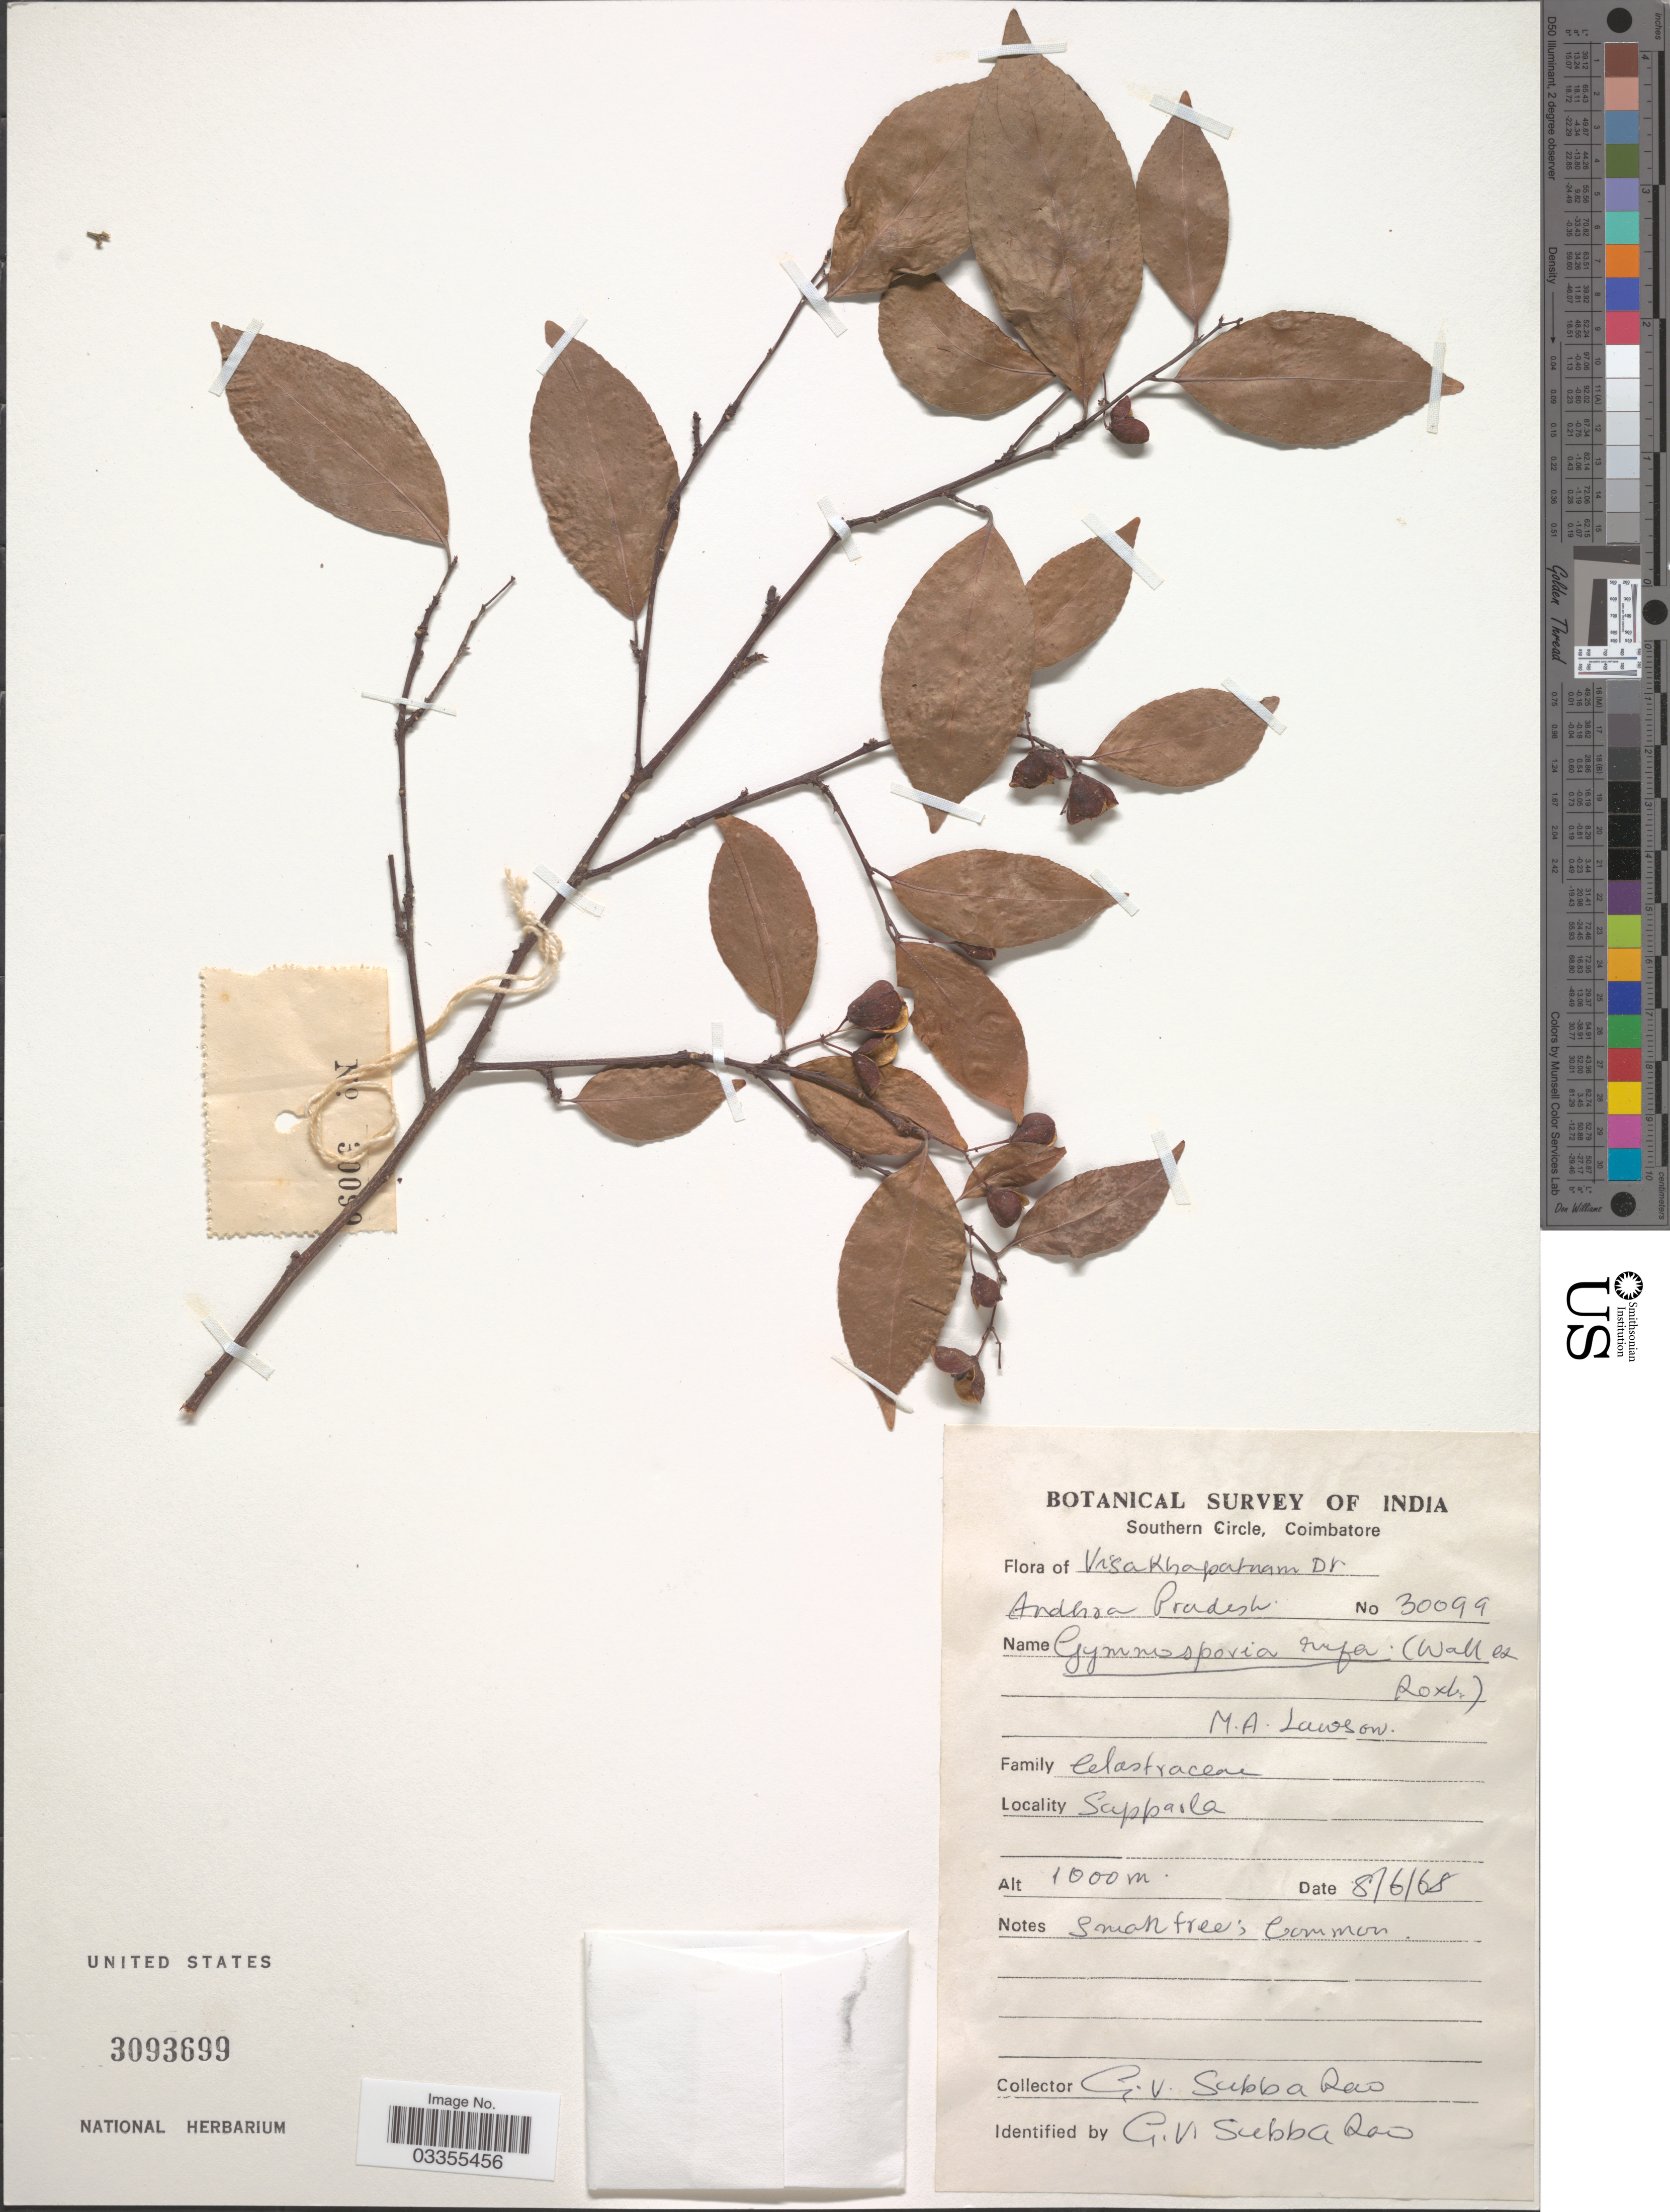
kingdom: Plantae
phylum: Tracheophyta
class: Magnoliopsida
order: Celastrales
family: Celastraceae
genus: Gymnosporia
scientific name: Gymnosporia rufa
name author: (Wall.) Hook. f.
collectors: G. Subba Rao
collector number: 30099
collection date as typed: Transcribed d/m/y: 8/6/68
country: India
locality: Sappaila.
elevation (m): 1000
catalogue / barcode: US 3093699